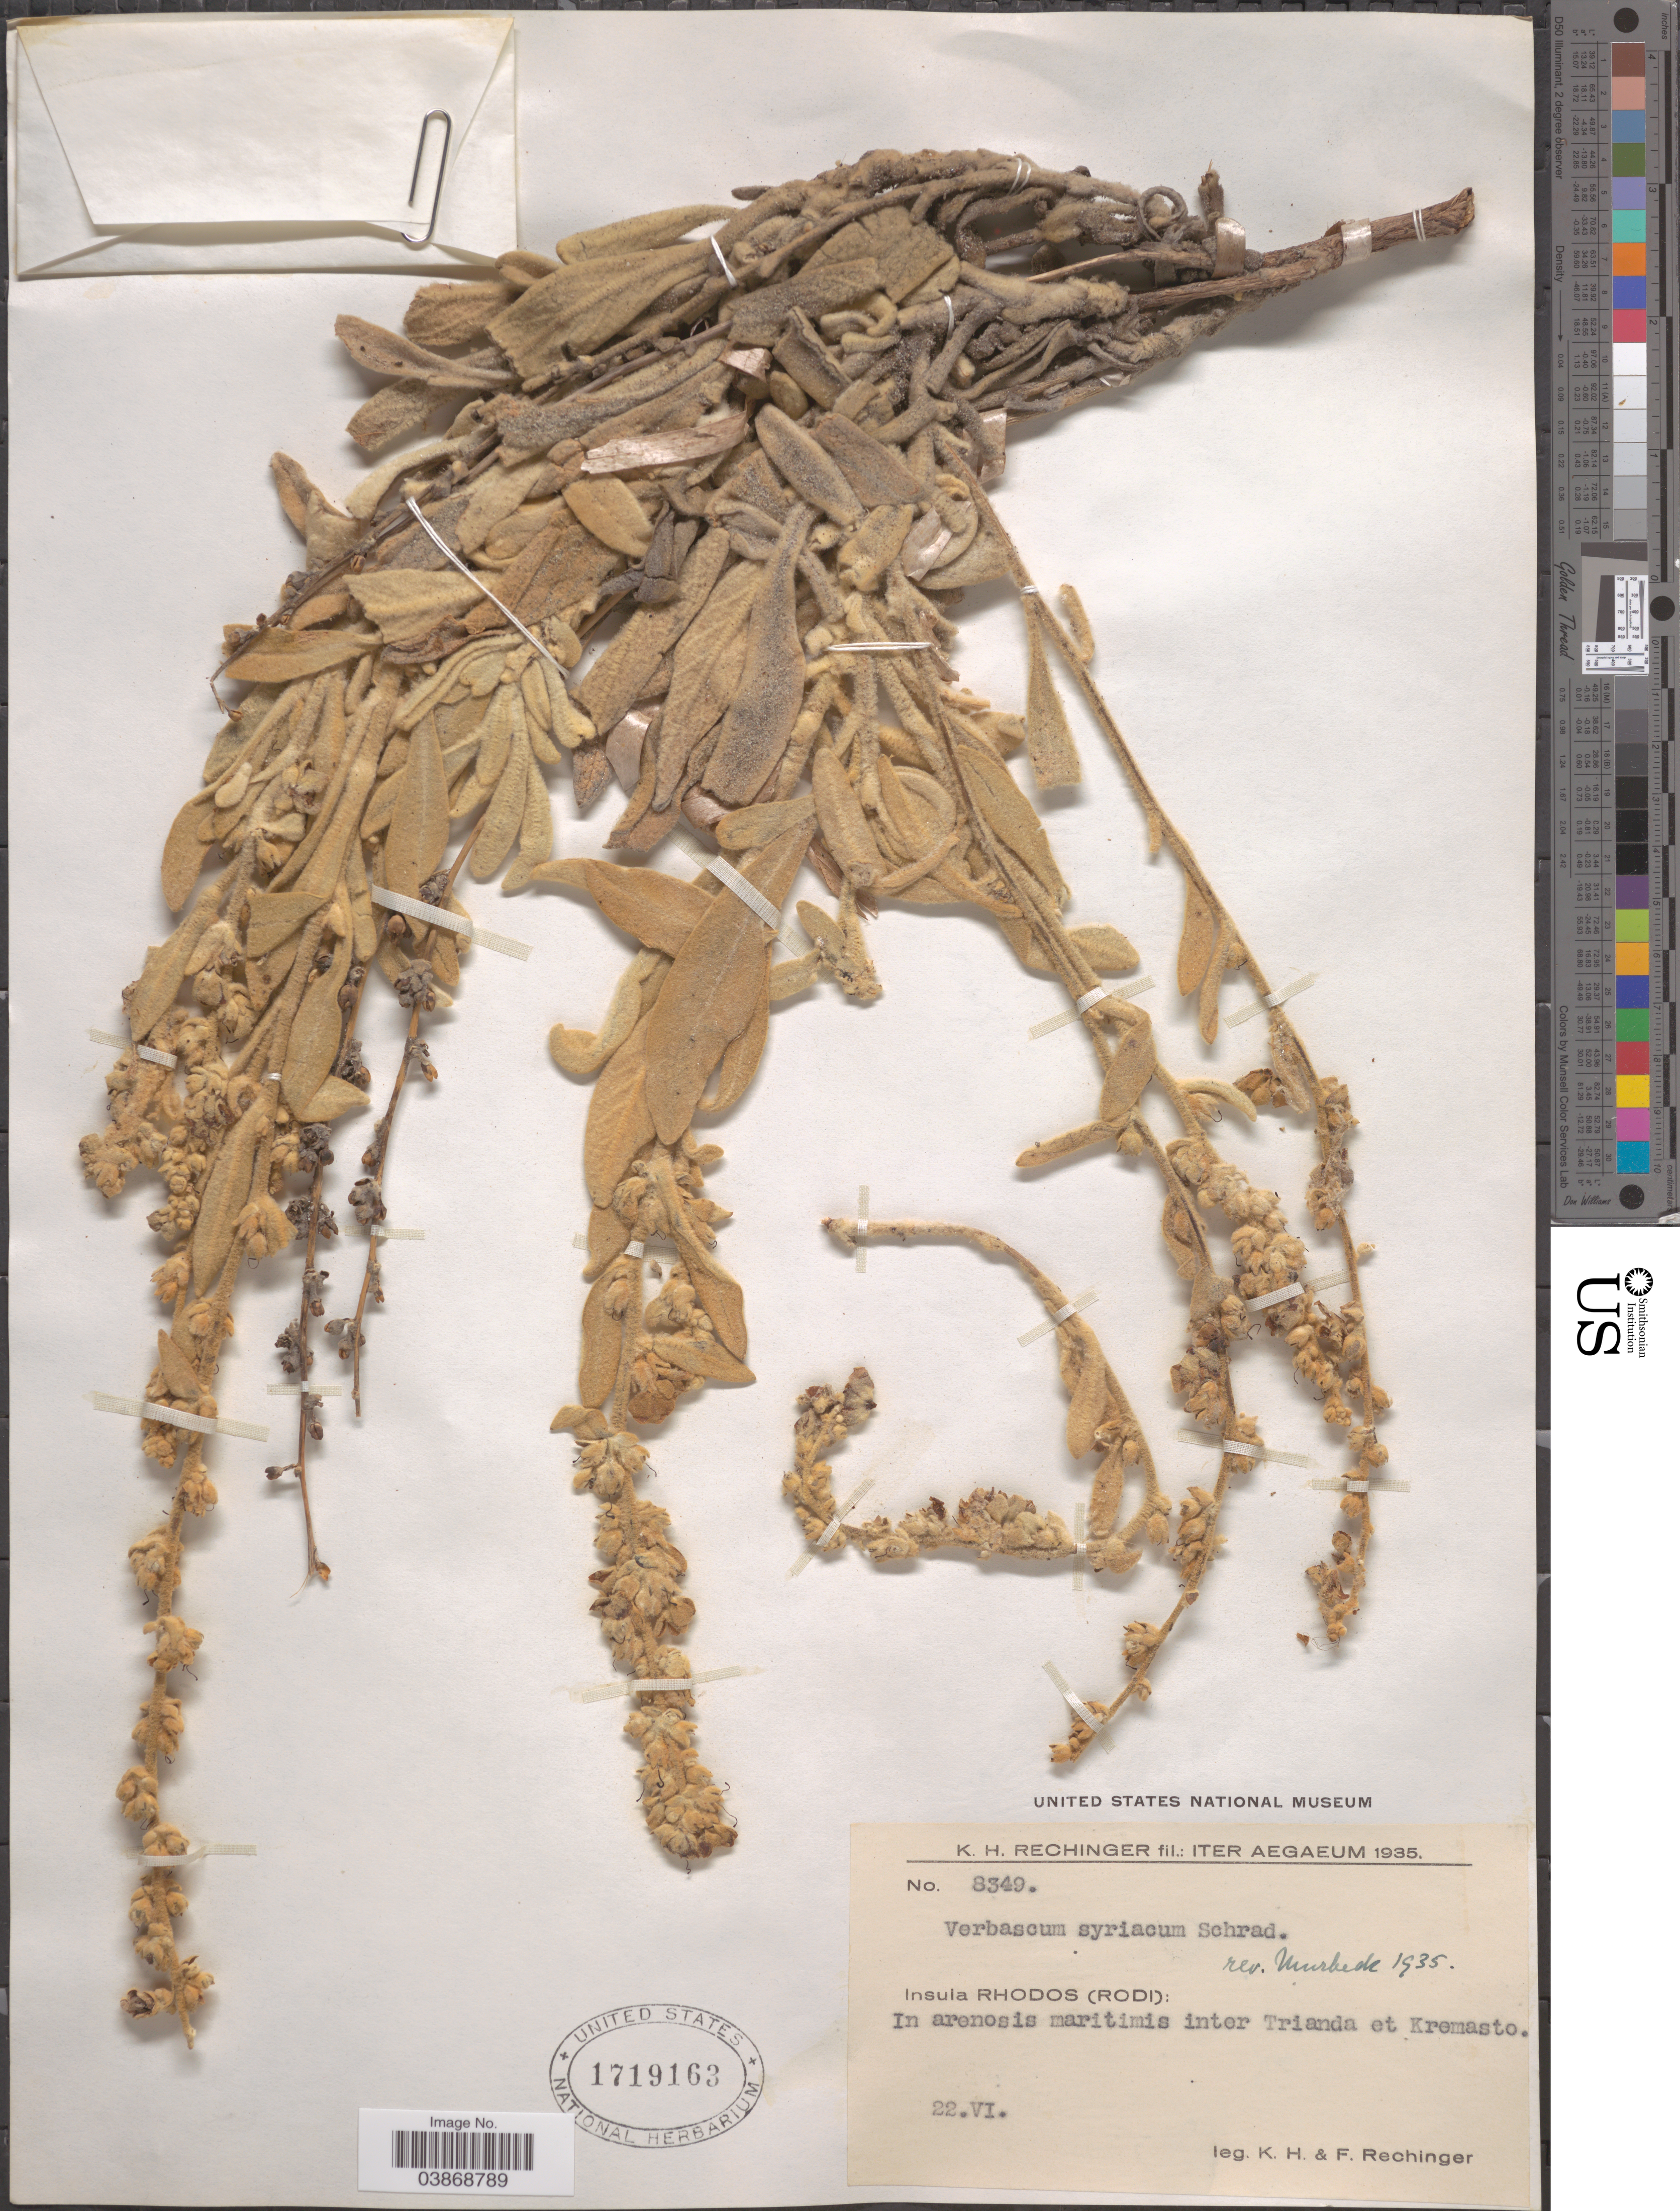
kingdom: Plantae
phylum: Tracheophyta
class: Magnoliopsida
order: Lamiales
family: Scrophulariaceae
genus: Verbascum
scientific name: Verbascum syriacum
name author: Schrad.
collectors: K. H. Rechinger & F. Rechinger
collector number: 8349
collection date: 1935-06-22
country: Greece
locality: Aegaeum. Insula Rhodos (Rodi): In arenosis maritimis inter Trianda et Kremasto.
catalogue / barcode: US 1719163